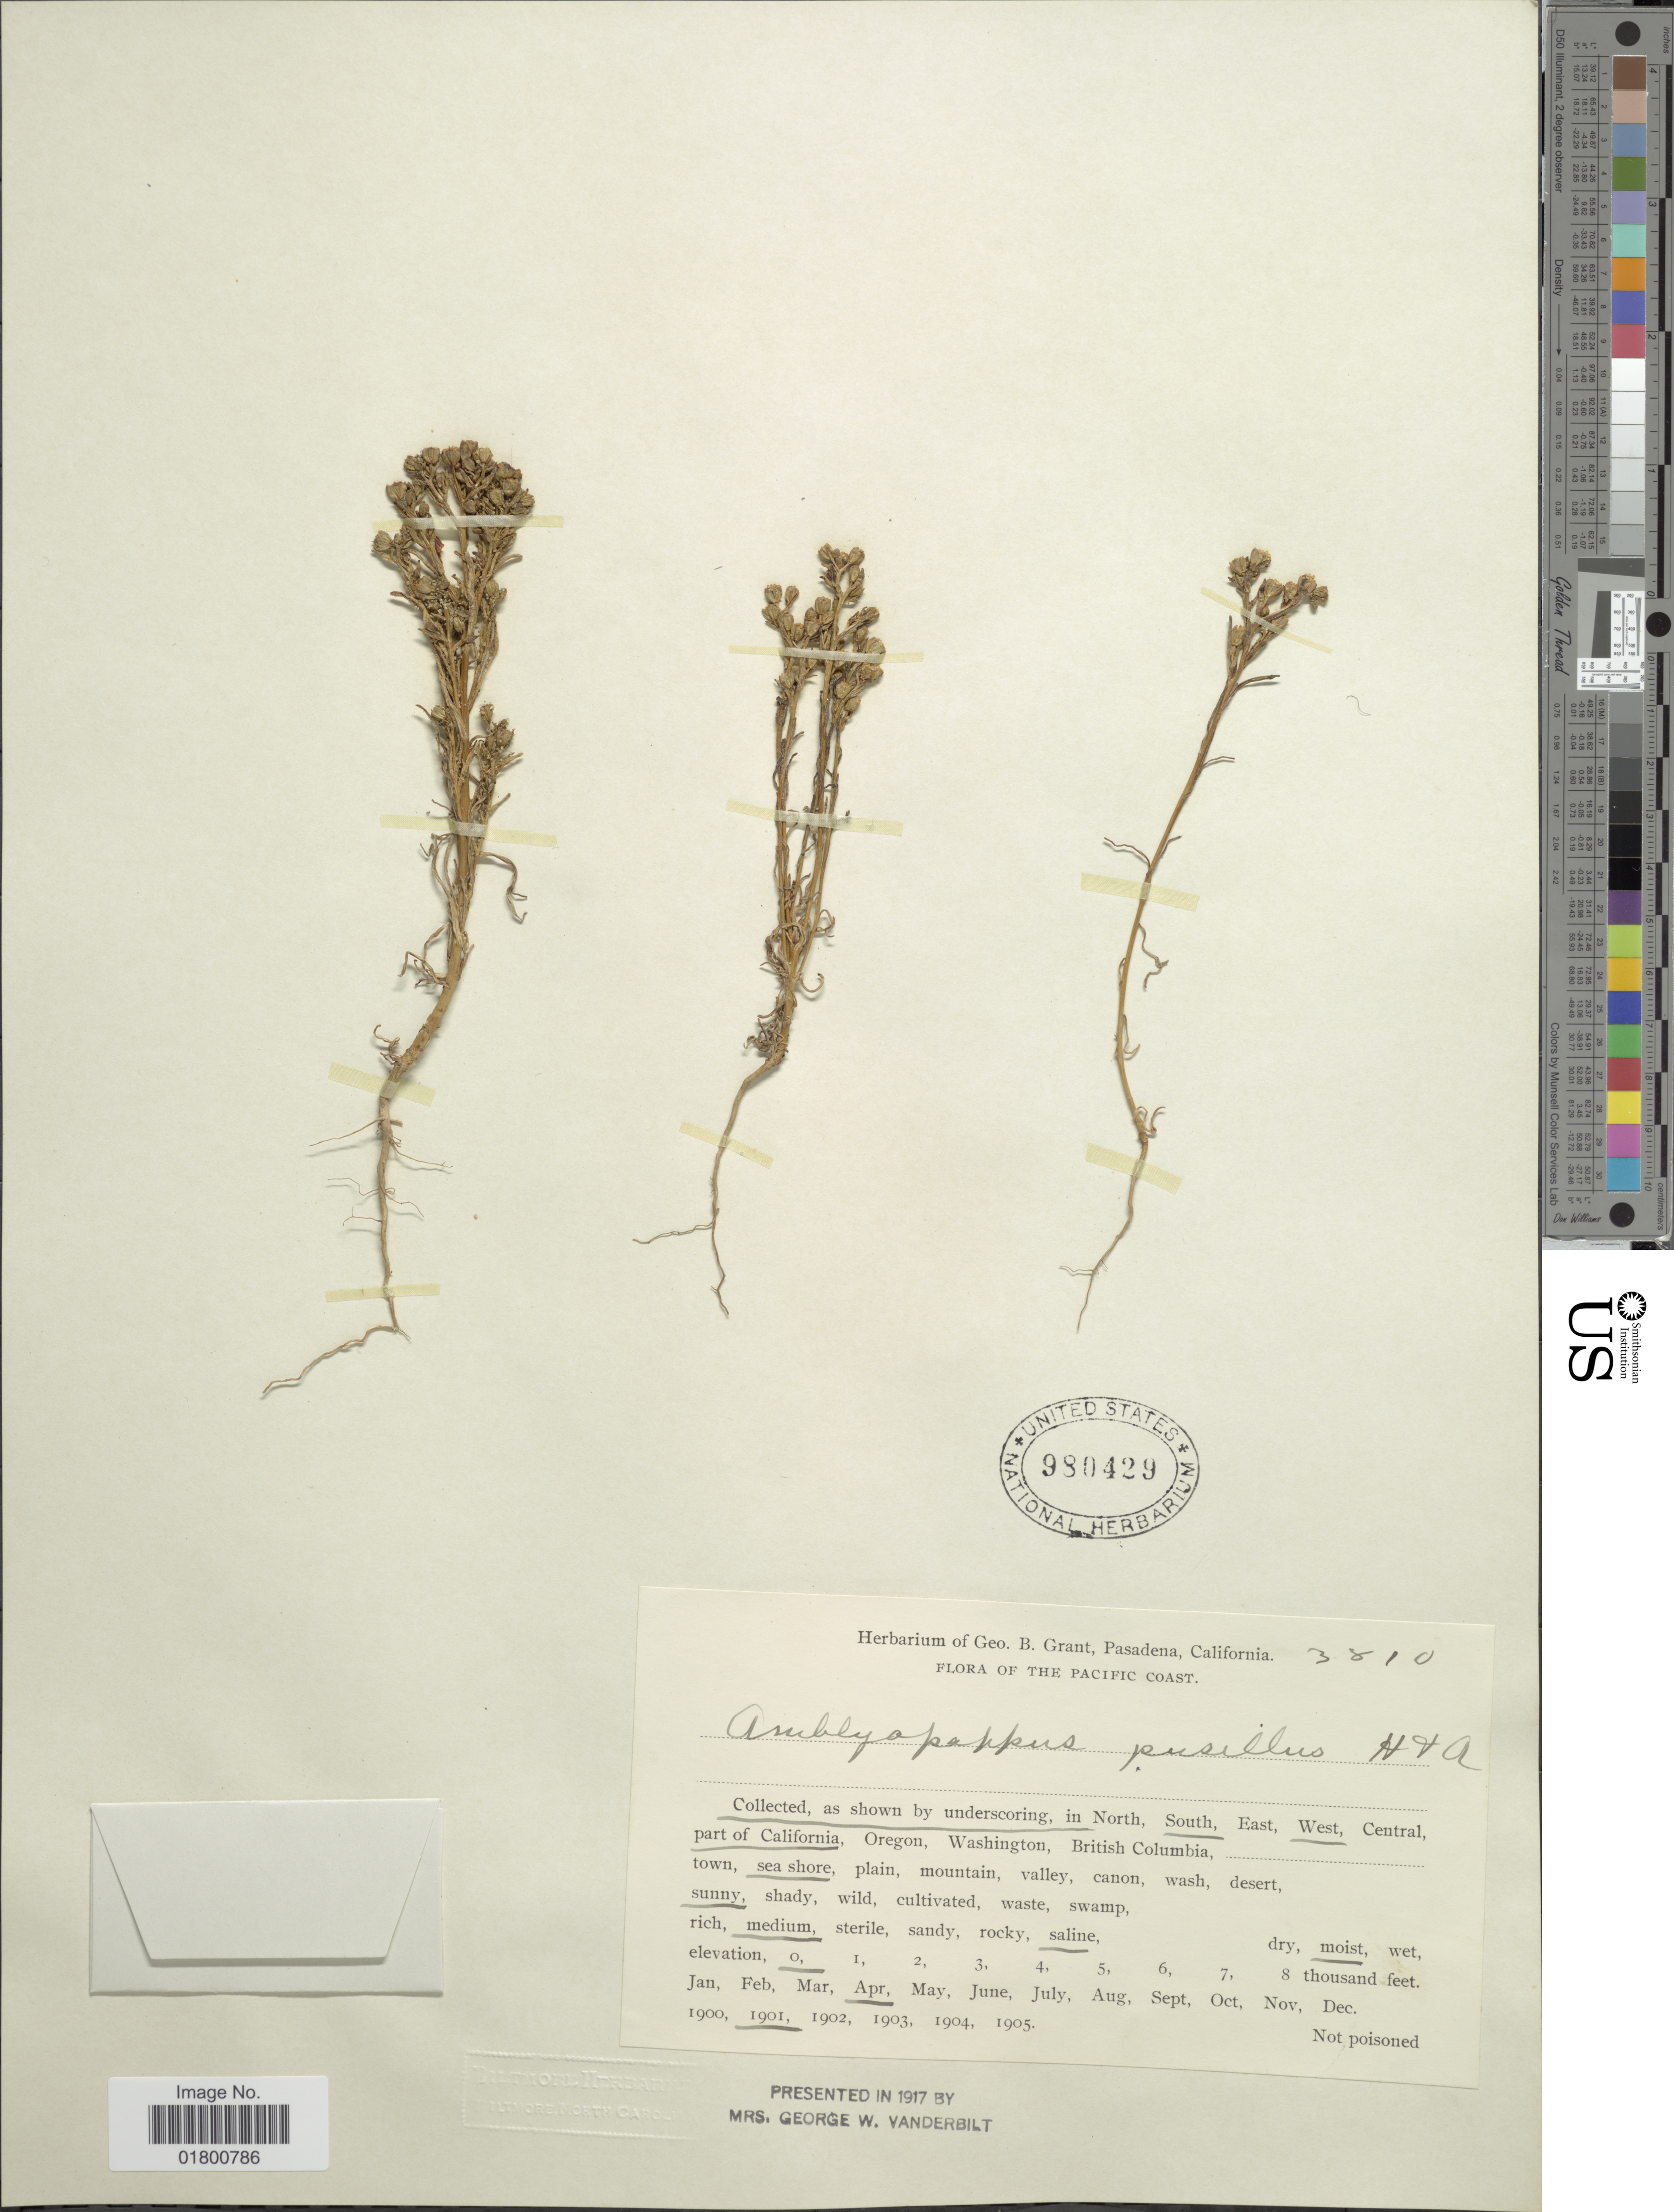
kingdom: Plantae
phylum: Tracheophyta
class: Magnoliopsida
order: Asterales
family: Asteraceae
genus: Amblyopappus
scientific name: Amblyopappus pusillus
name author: Hook. & Arn.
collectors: ex herb. G. B. Grant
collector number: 3810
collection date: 1901-04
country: United States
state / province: California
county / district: Los Angeles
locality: Pasadena, The Pacific Coast, as shown by underscoring in South West oart of California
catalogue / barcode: US 980429